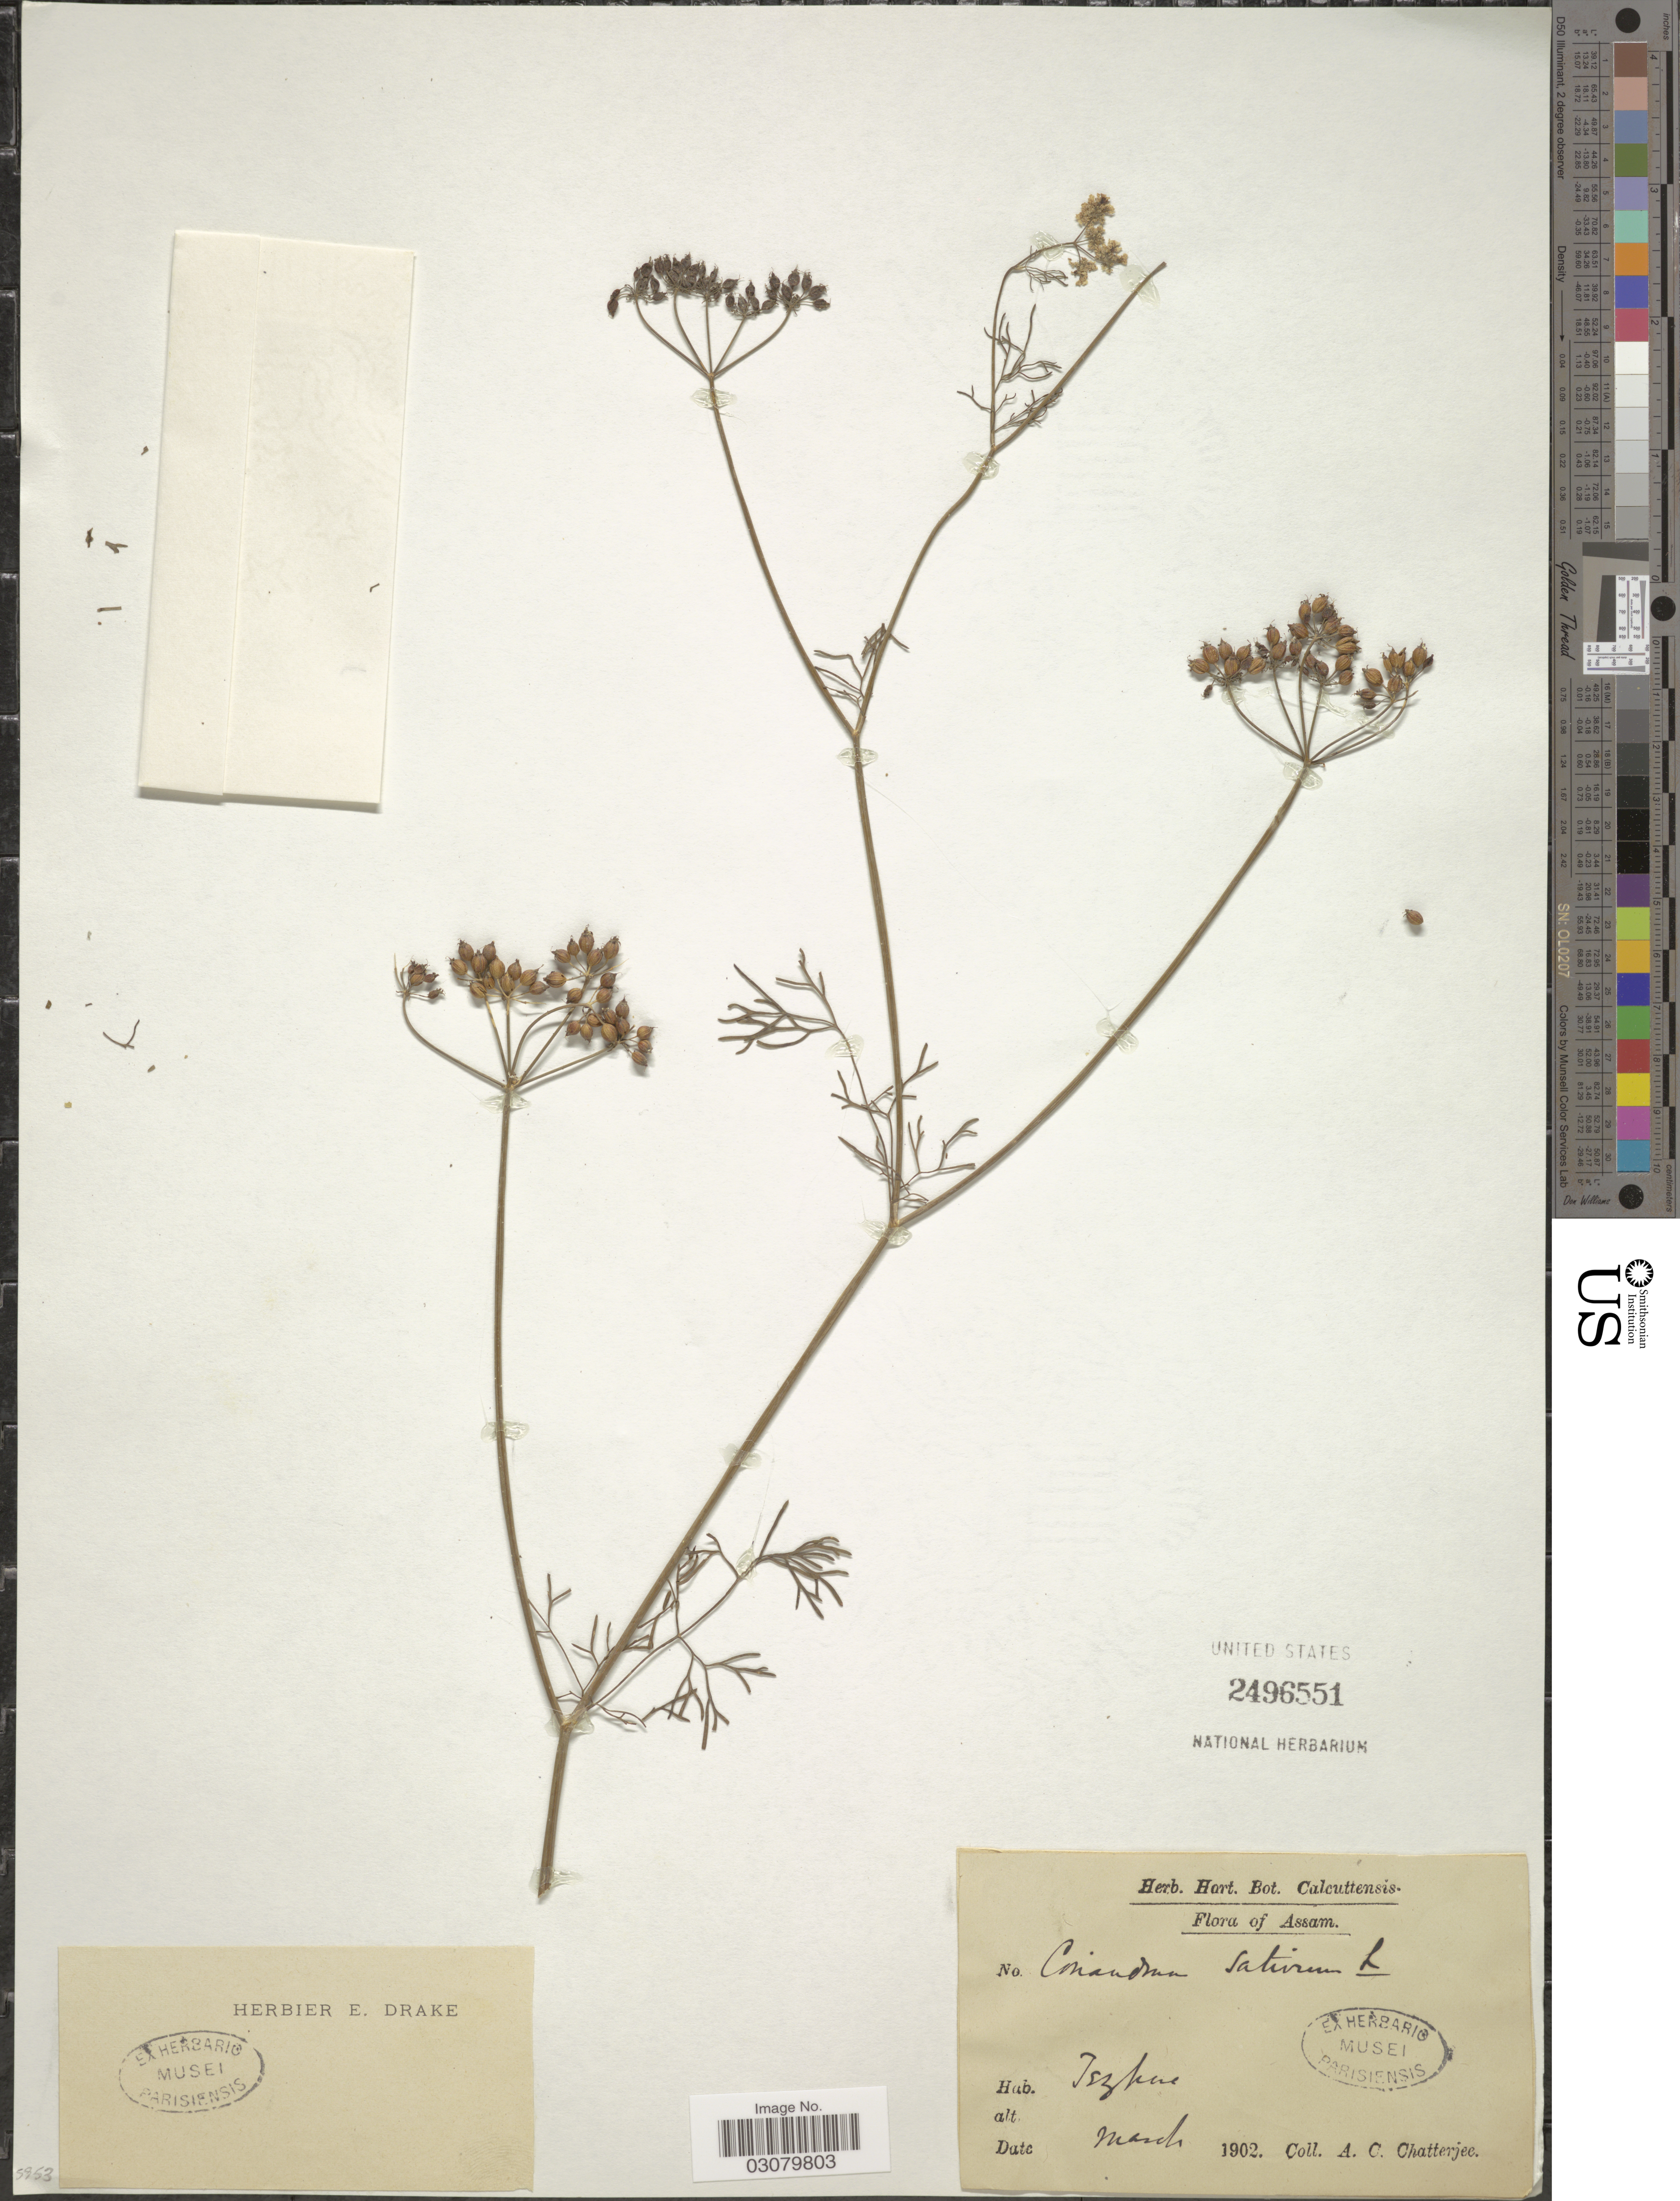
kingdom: Plantae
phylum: Tracheophyta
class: Magnoliopsida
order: Apiales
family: Apiaceae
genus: Coriandrum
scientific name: Coriandrum sativum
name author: L.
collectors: A. Chatterjee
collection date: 1902-03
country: India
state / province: Assam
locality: Tezpur.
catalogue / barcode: US 2496551